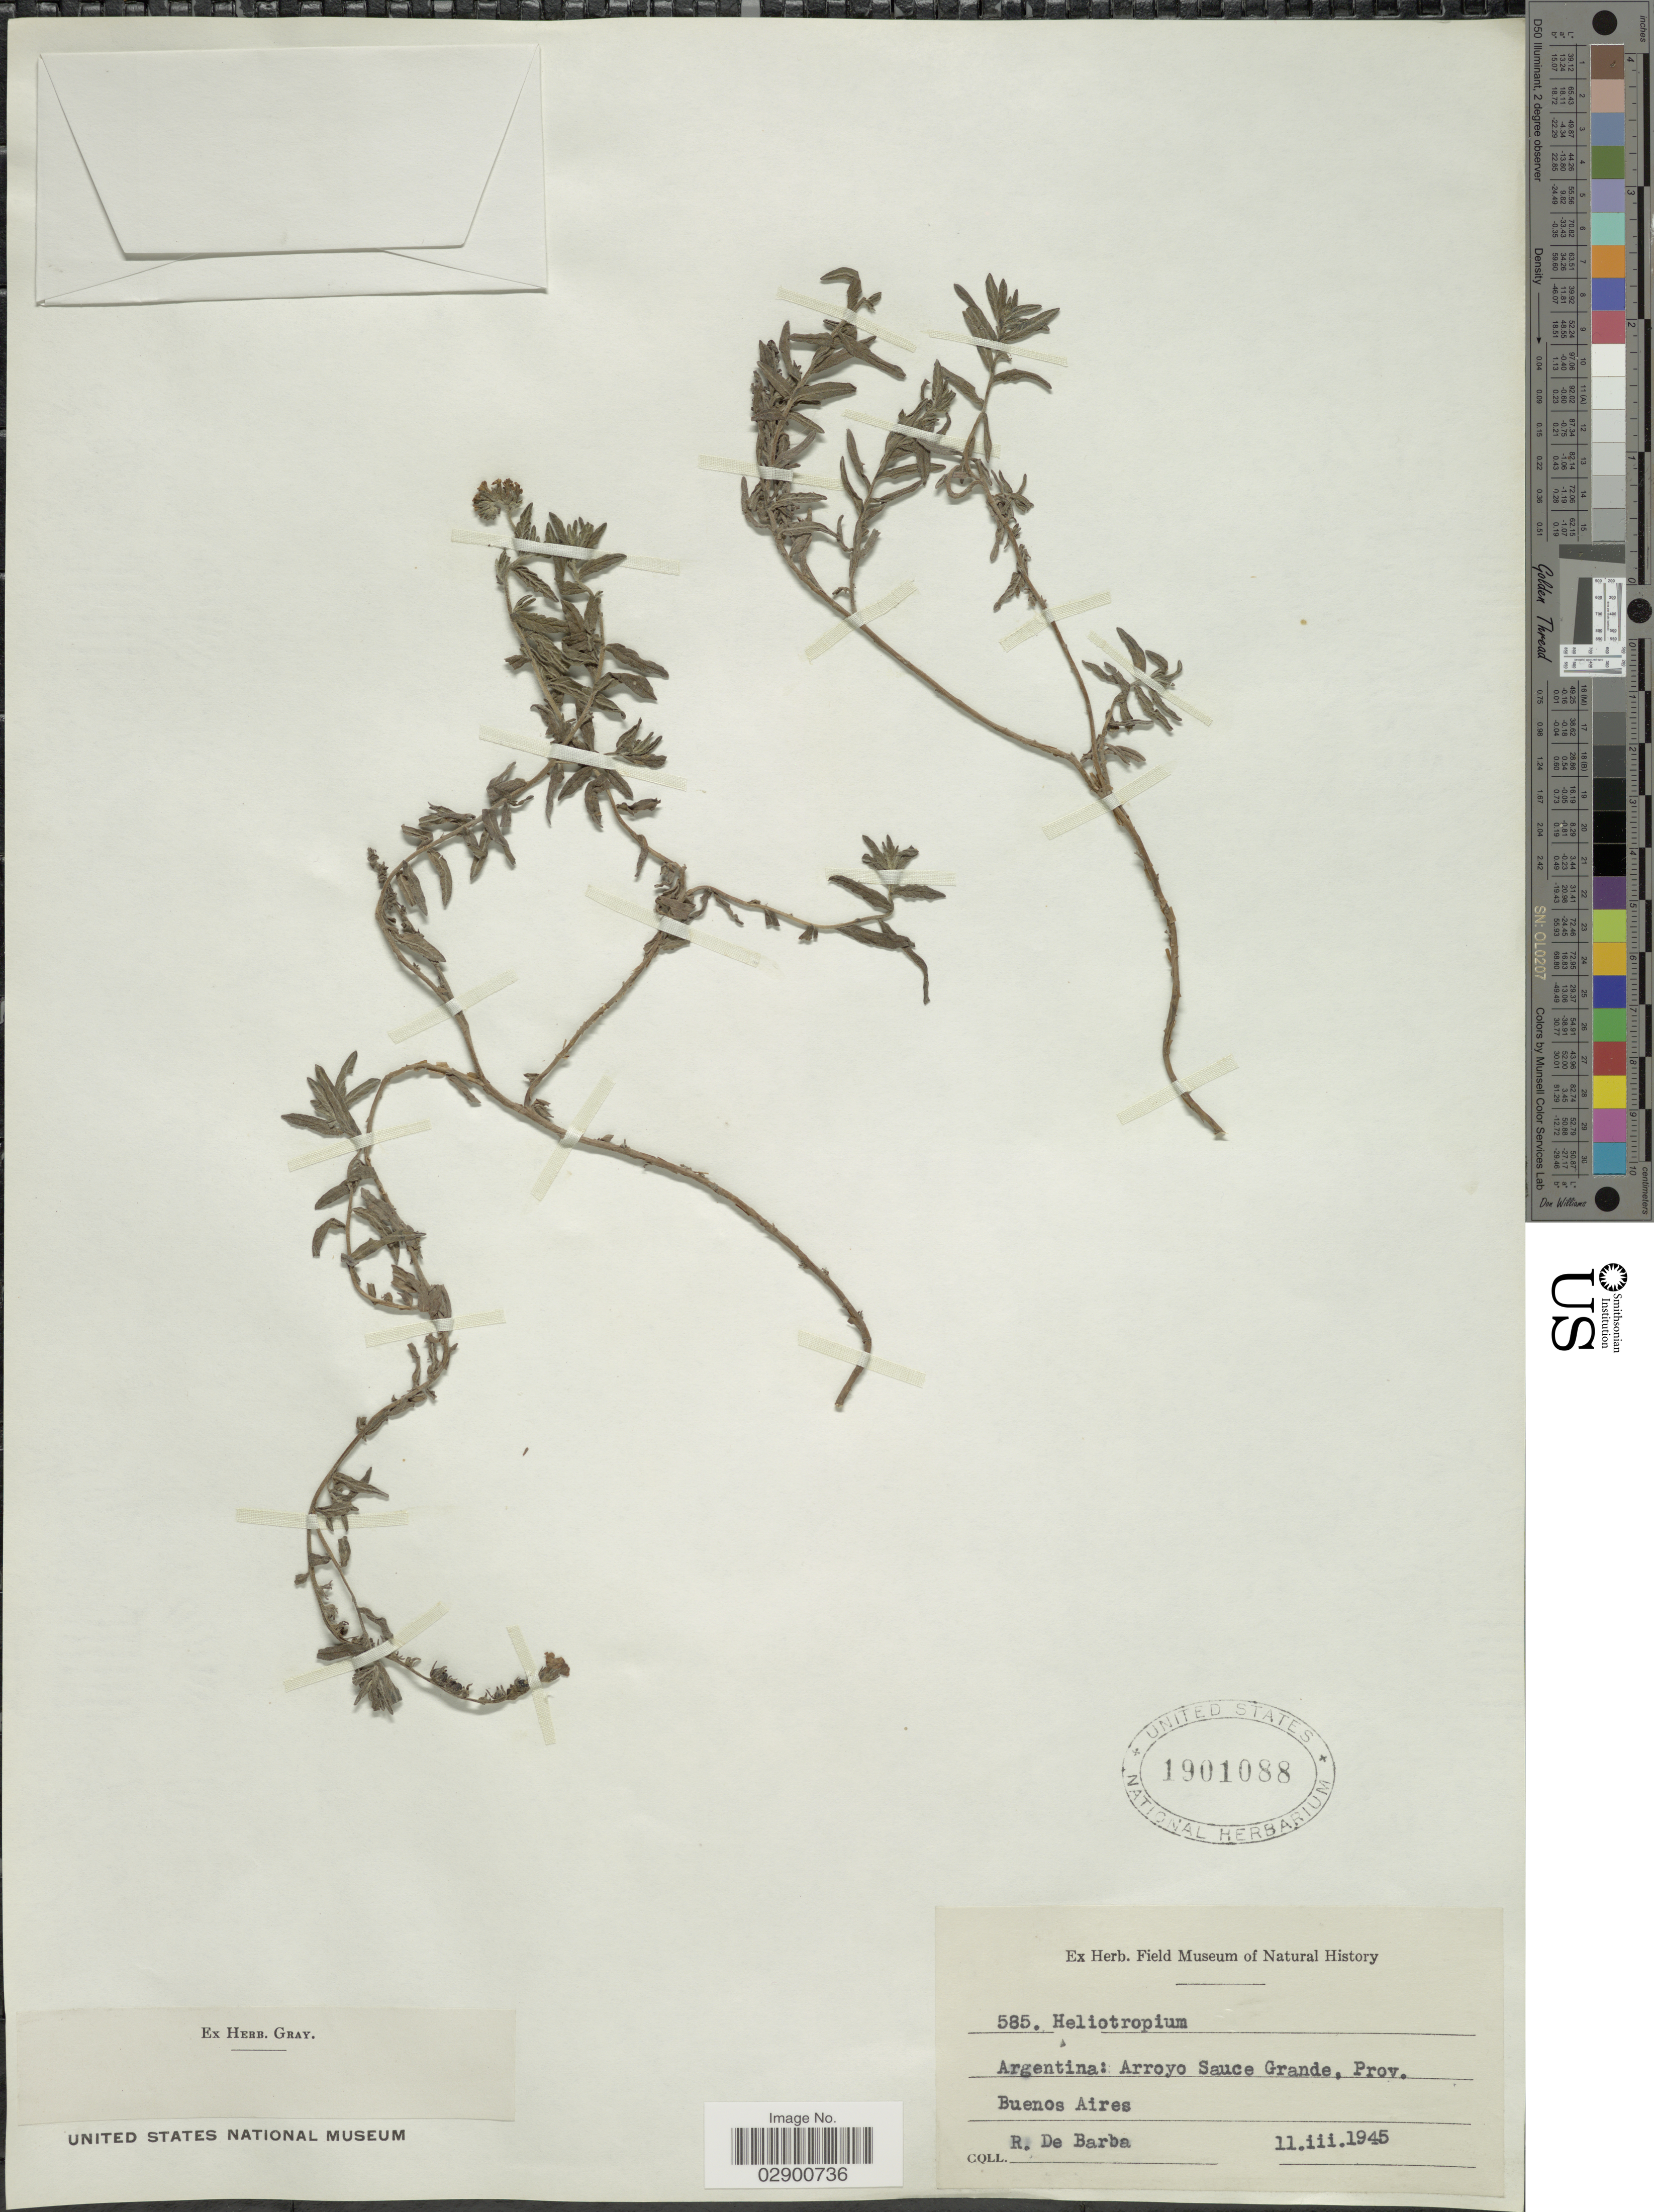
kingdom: Plantae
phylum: Tracheophyta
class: Magnoliopsida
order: Boraginales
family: Heliotropiaceae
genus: Heliotropium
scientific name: Heliotropium sp.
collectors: R. De Barba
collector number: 585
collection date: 1945-03-11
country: Argentina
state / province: Buenos Aires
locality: Arroyo Sauce Grande.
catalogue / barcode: US 1901088